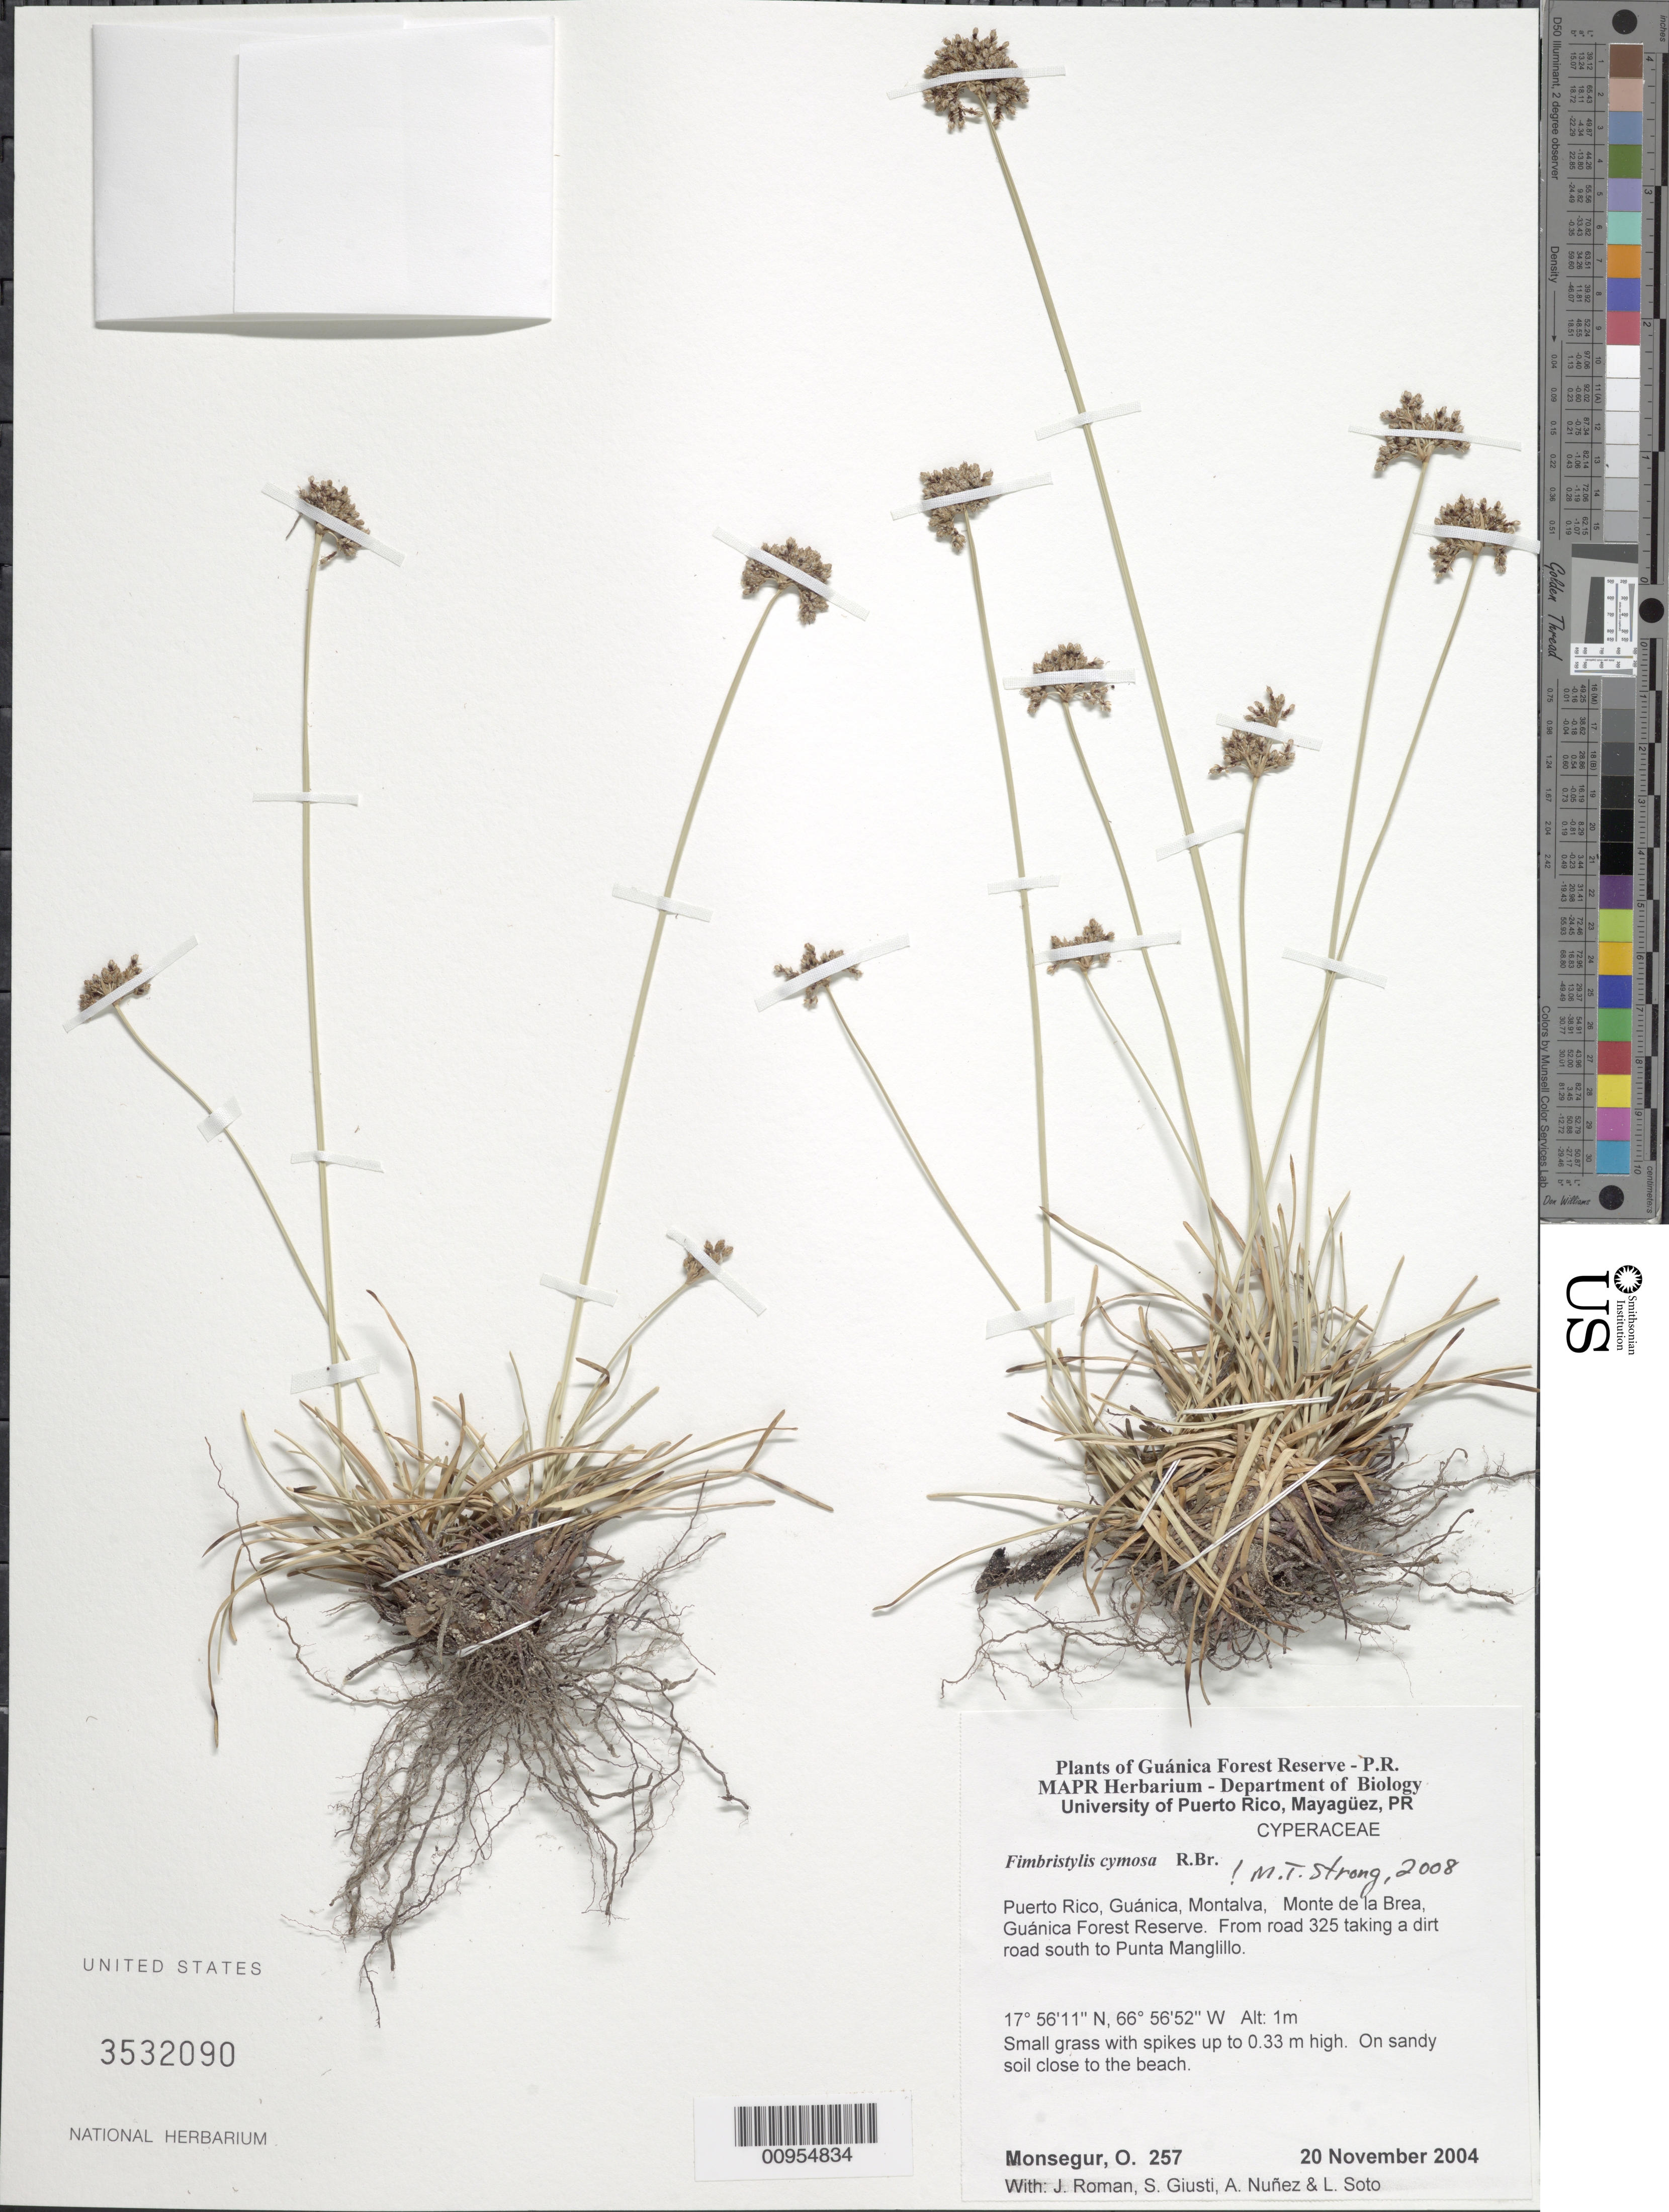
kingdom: Plantae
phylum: Tracheophyta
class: Liliopsida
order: Poales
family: Cyperaceae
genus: Fimbristylis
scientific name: Fimbristylis cymosa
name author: R. Br.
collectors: O. Monsegur, J. Román, S. Giusti, A. Nuñez & L. Soto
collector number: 257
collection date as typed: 20 Nov 2004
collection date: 2004-11-20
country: Puerto Rico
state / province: Guánica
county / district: Montalva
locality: Guánica Forest Reserve. Monte de la Brea, from road 325 taking a dirt road south to Punta Manglillo.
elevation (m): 1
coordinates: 17.5611, 66.56516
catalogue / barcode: US 3532090